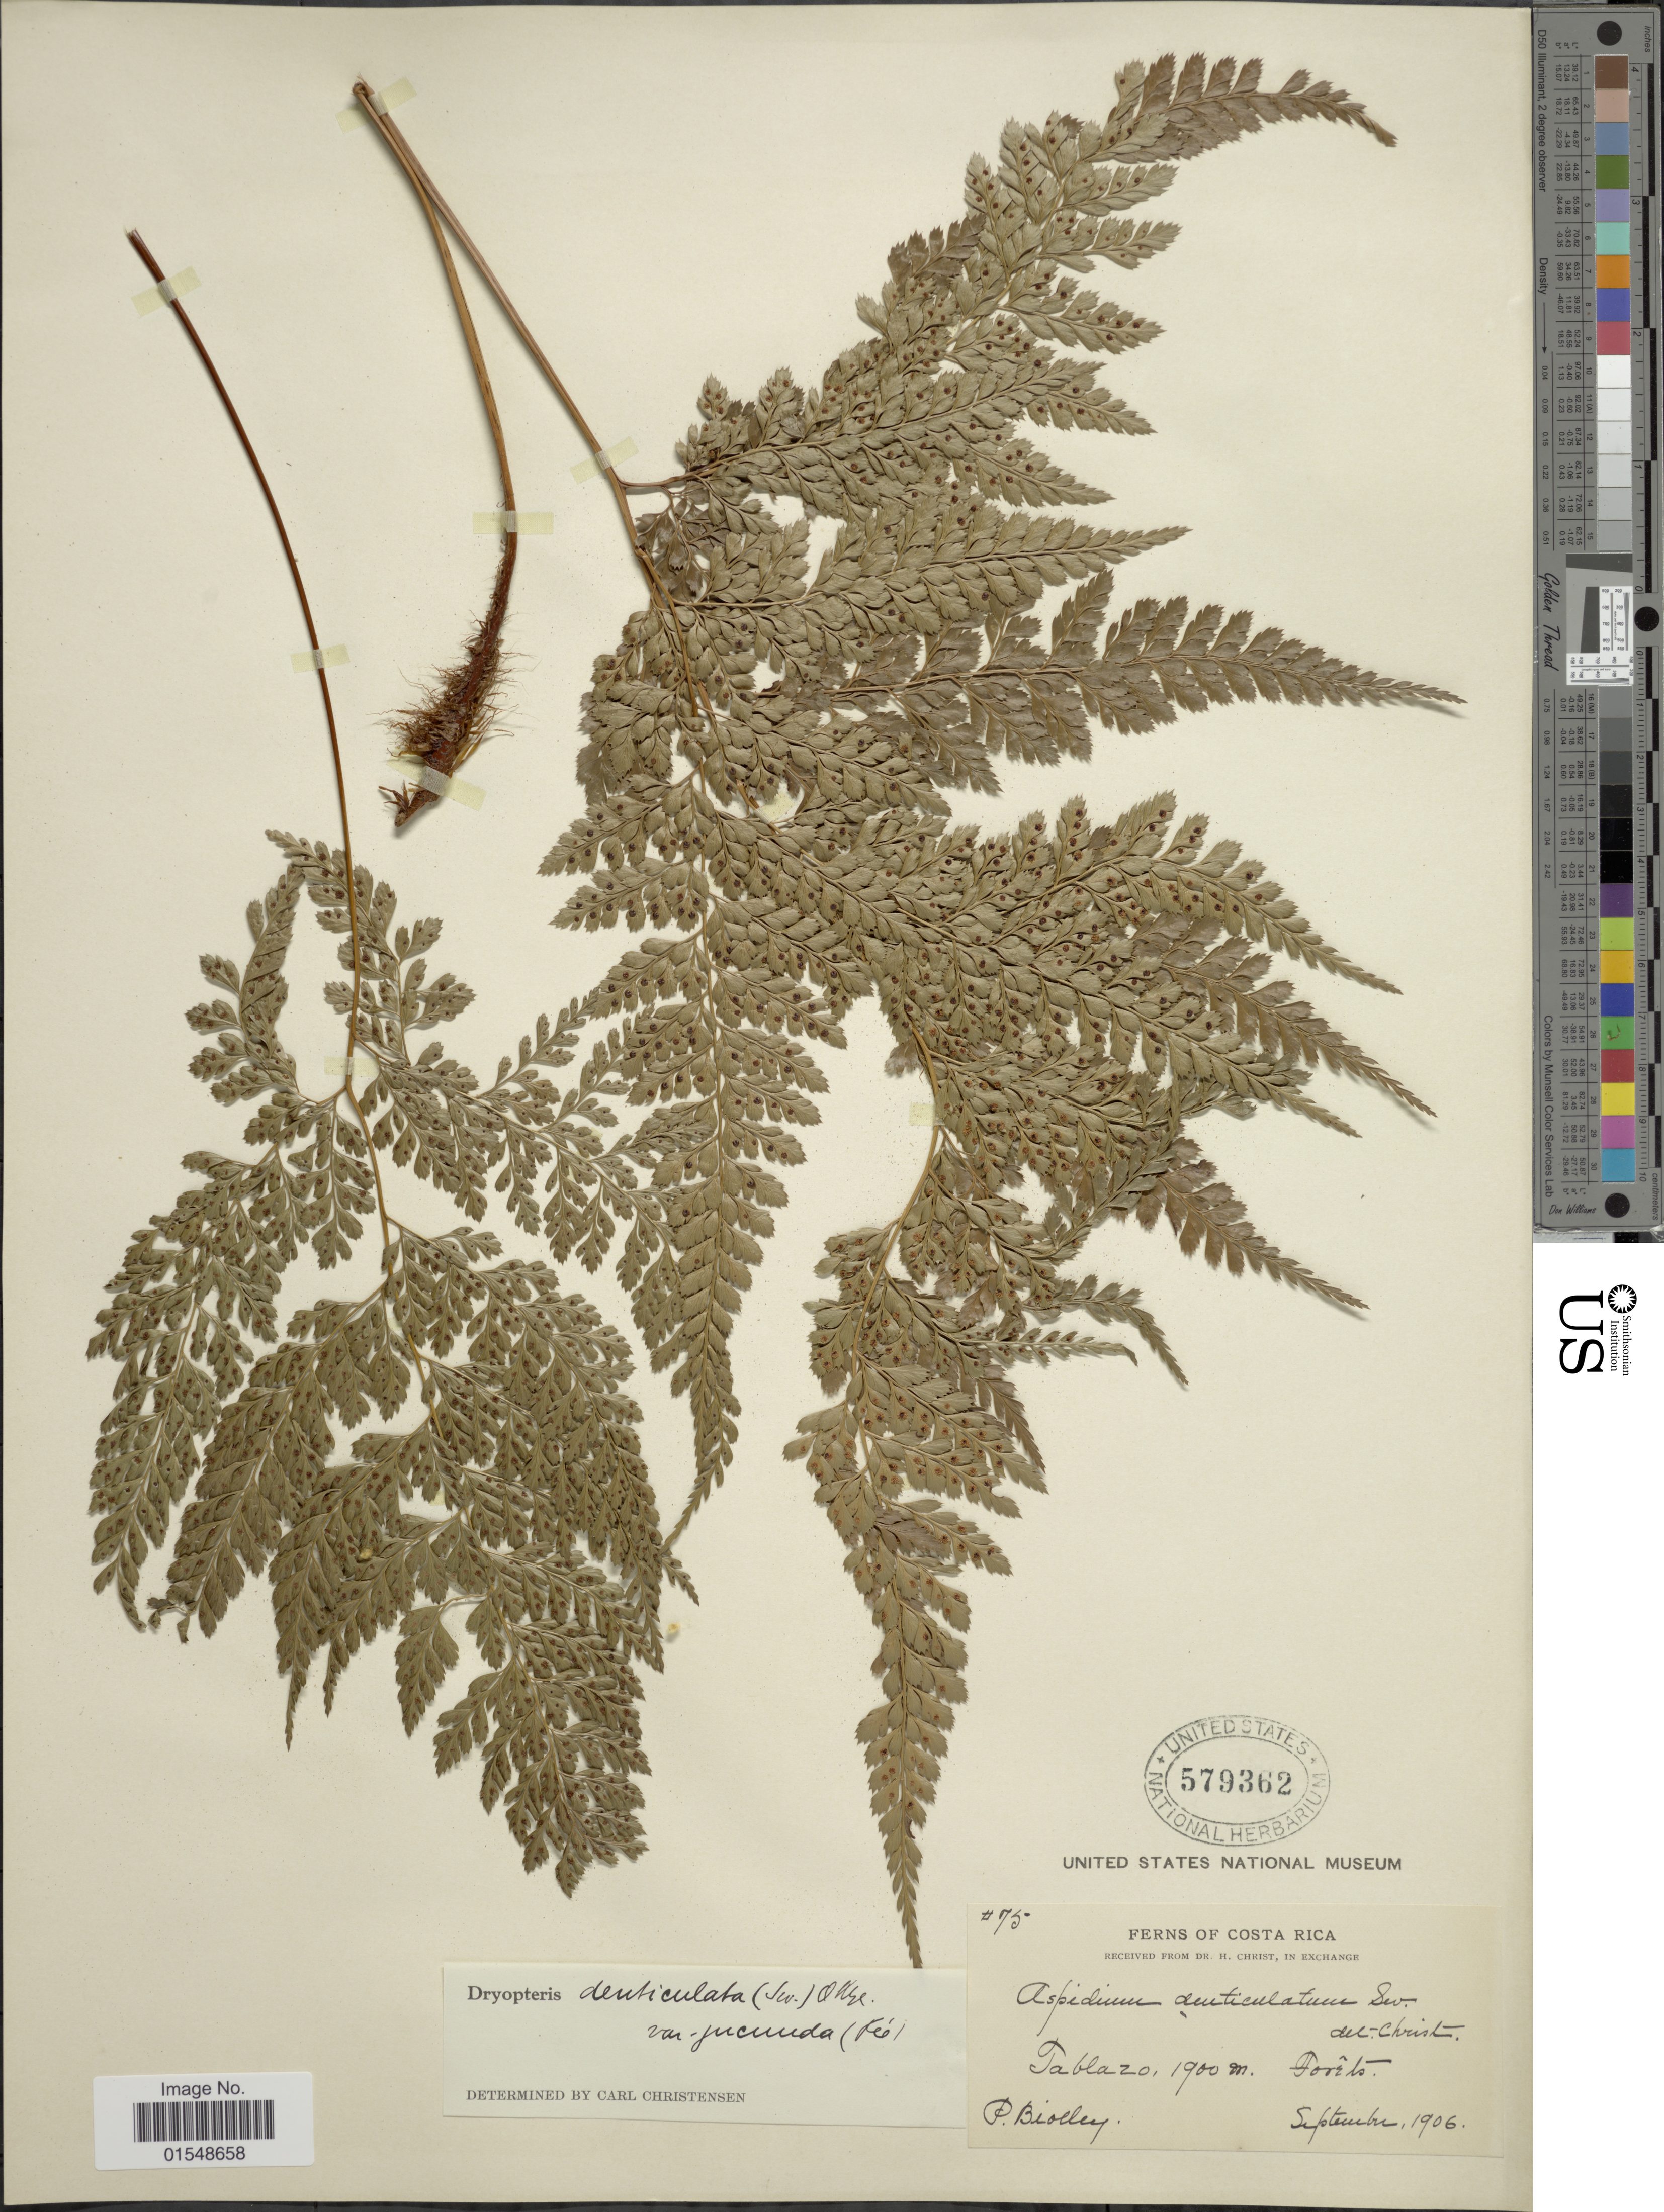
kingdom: Plantae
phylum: Tracheophyta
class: Polypodiopsida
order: Polypodiales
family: Dryopteridaceae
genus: Arachniodes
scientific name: Arachniodes denticulata var. jucunda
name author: (Fée) Lellinger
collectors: P. Biolley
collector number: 75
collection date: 1906-09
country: Costa Rica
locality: Tablazo, Forêts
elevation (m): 1900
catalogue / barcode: US 579362